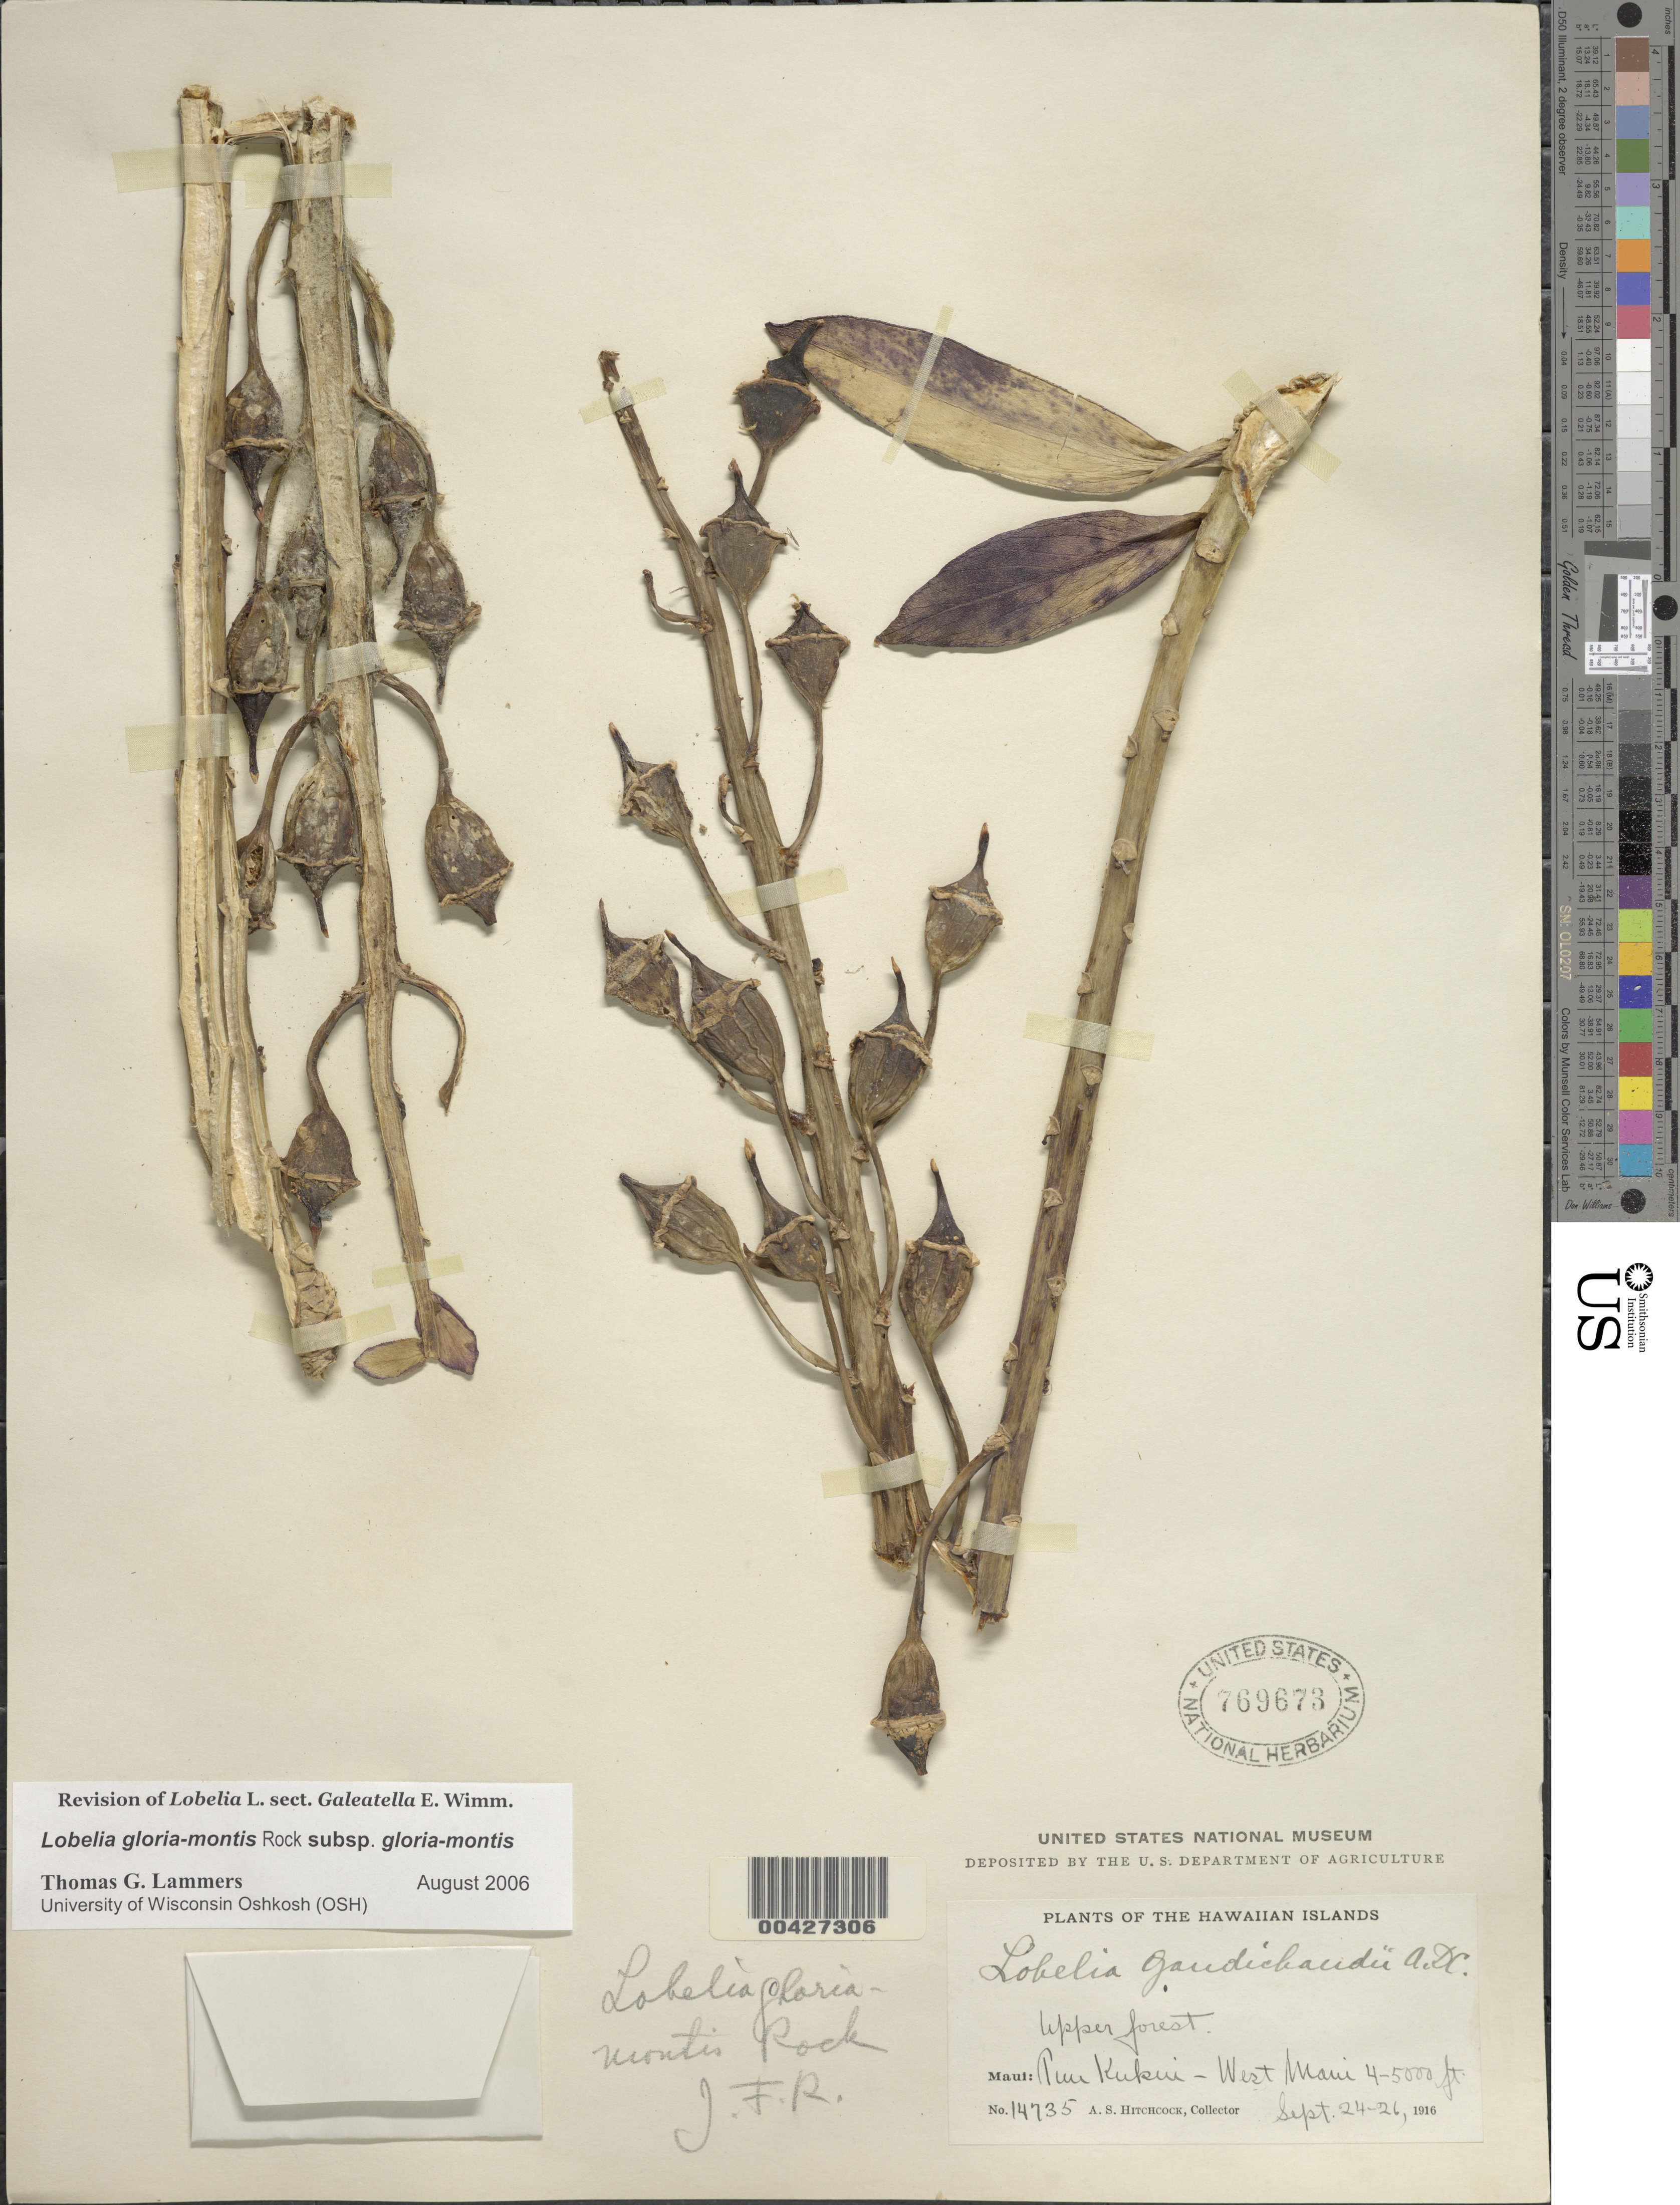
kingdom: Plantae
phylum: Tracheophyta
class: Magnoliopsida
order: Asterales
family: Campanulaceae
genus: Lobelia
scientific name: Lobelia gloria-montis subsp. gloria-montis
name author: Rock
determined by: Lammers, T. G.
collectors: A. S. Hitchcock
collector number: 14735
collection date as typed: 24 Sep 1916 to 26 Sep 1916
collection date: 1916-09-24/1916-09-26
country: United States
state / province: Hawaii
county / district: Maui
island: Maui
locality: Puu Kukui, West Maui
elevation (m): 1219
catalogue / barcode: US 769673